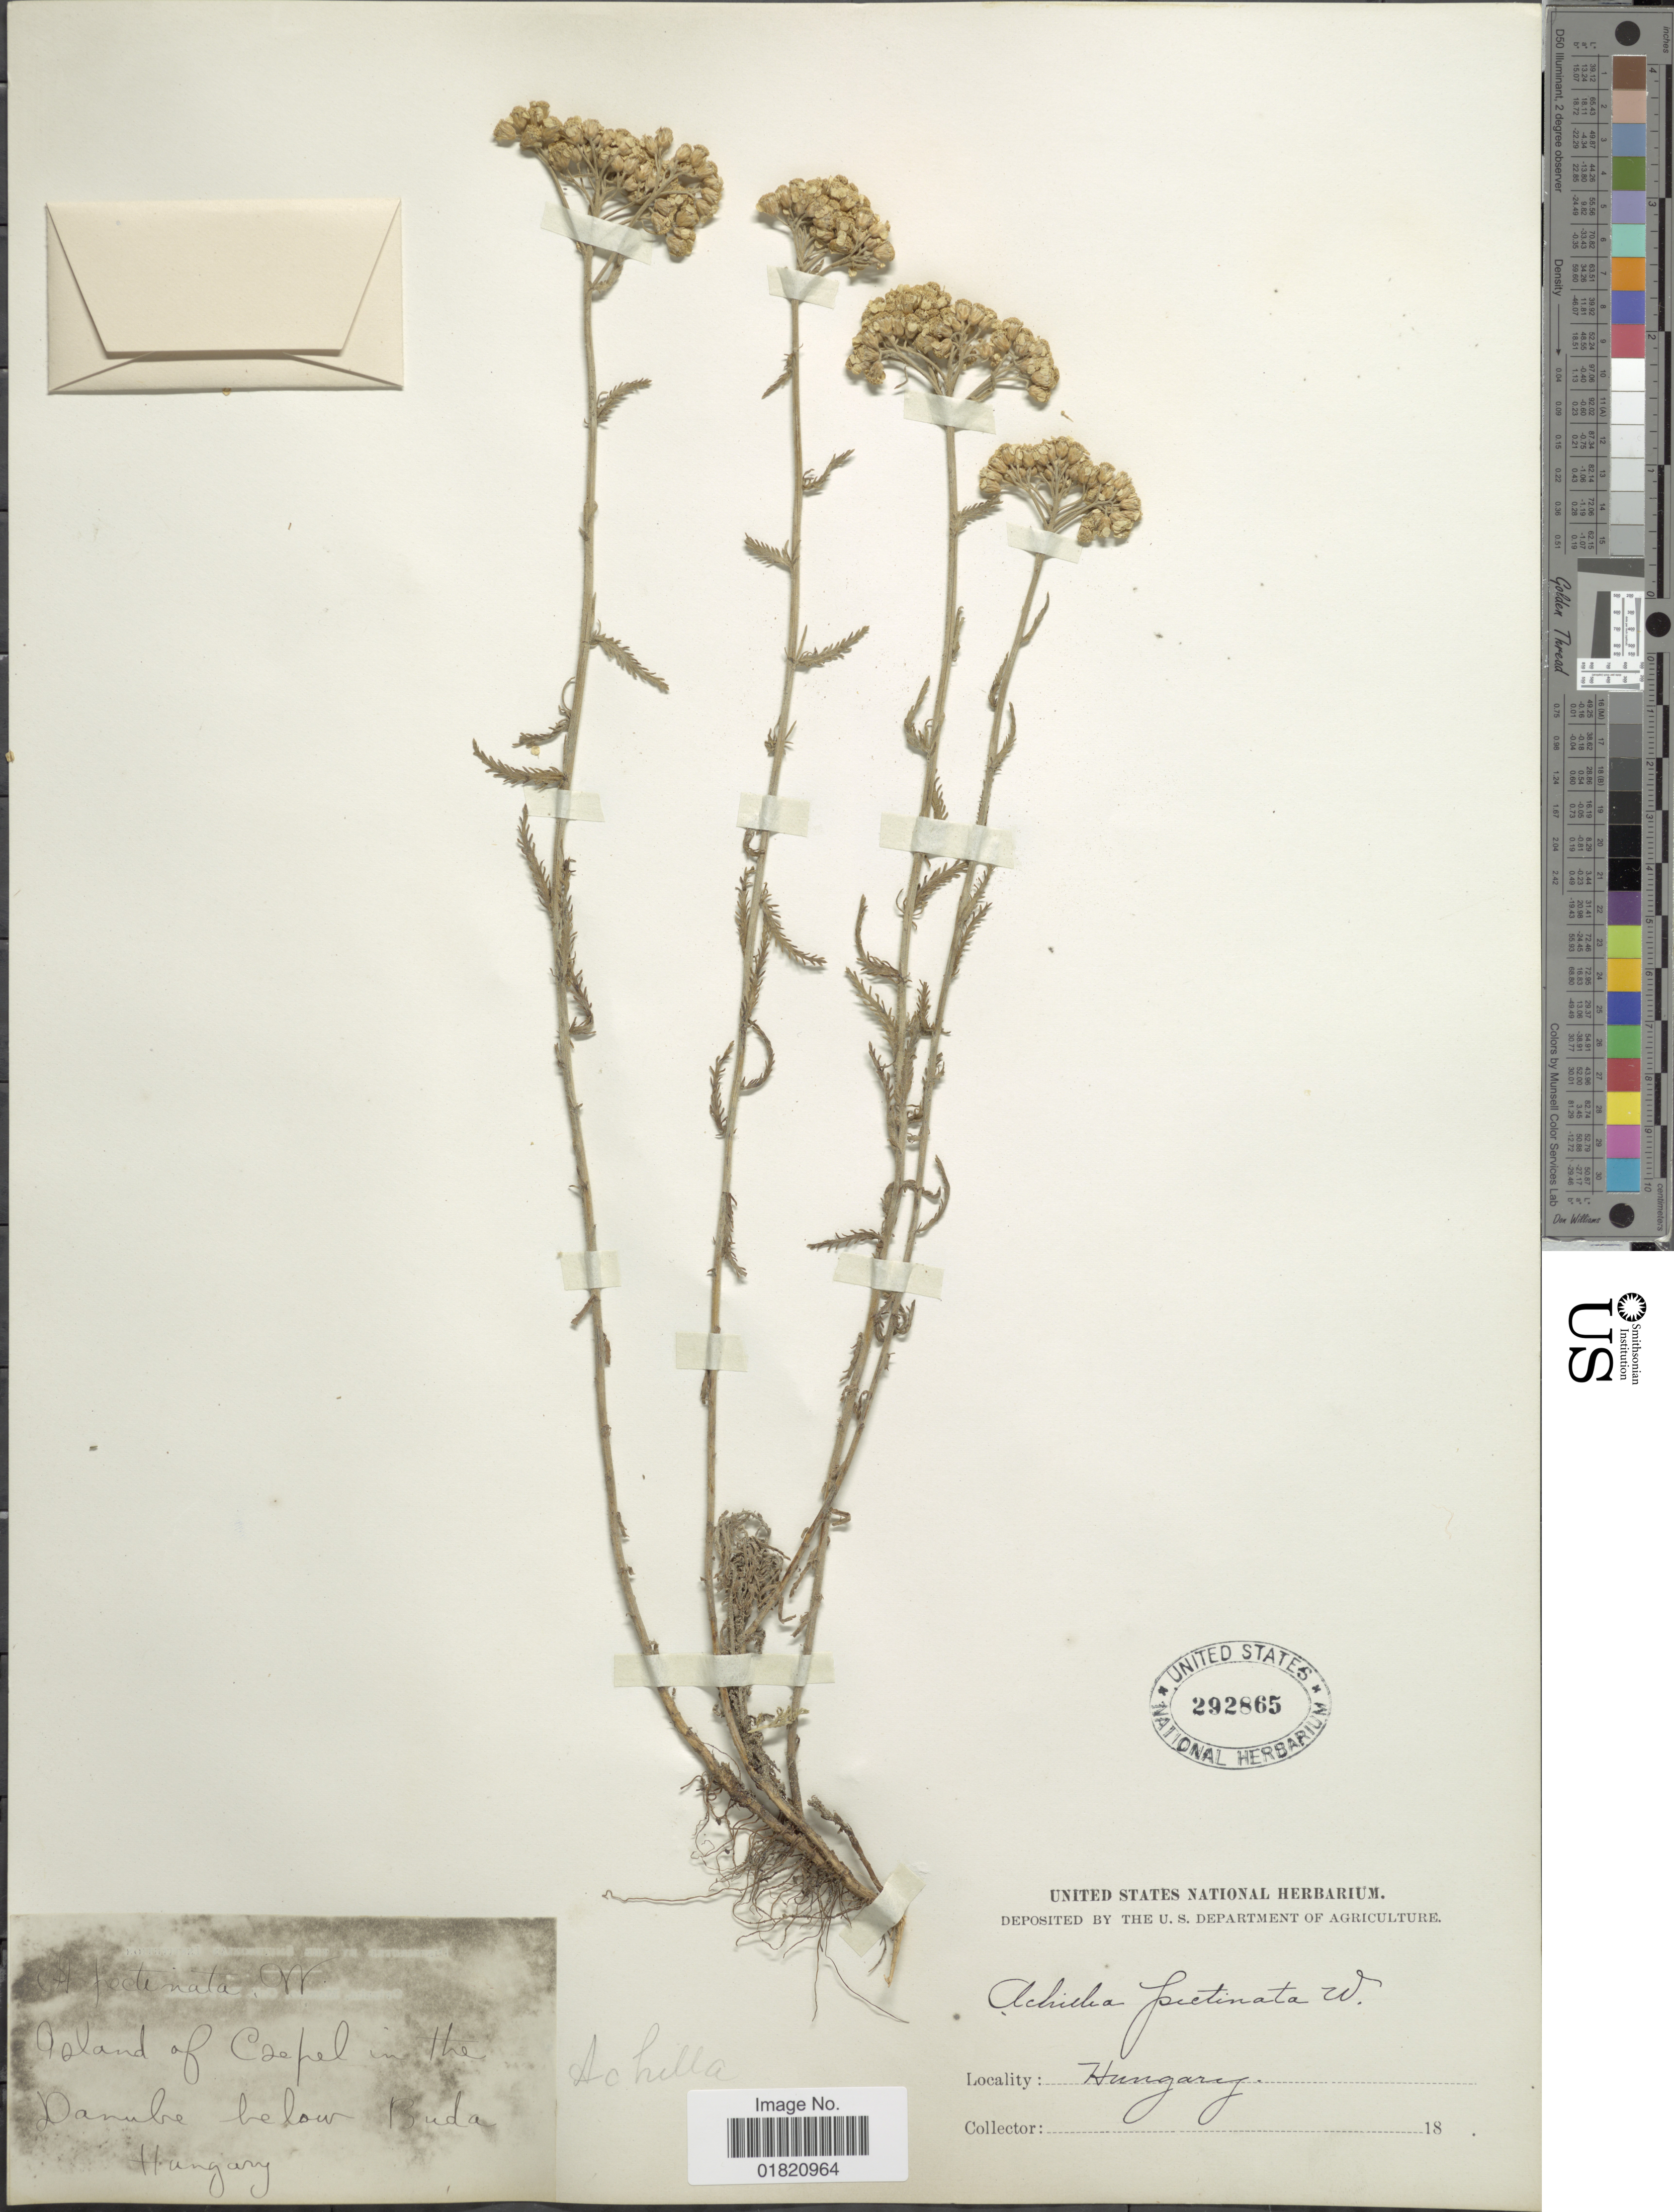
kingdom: Plantae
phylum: Tracheophyta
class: Magnoliopsida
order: Asterales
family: Asteraceae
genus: Achillea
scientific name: Achillea pectinata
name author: Willd.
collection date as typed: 18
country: Hungary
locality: Island of Csepel in the Danube below Buda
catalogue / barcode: US 292865